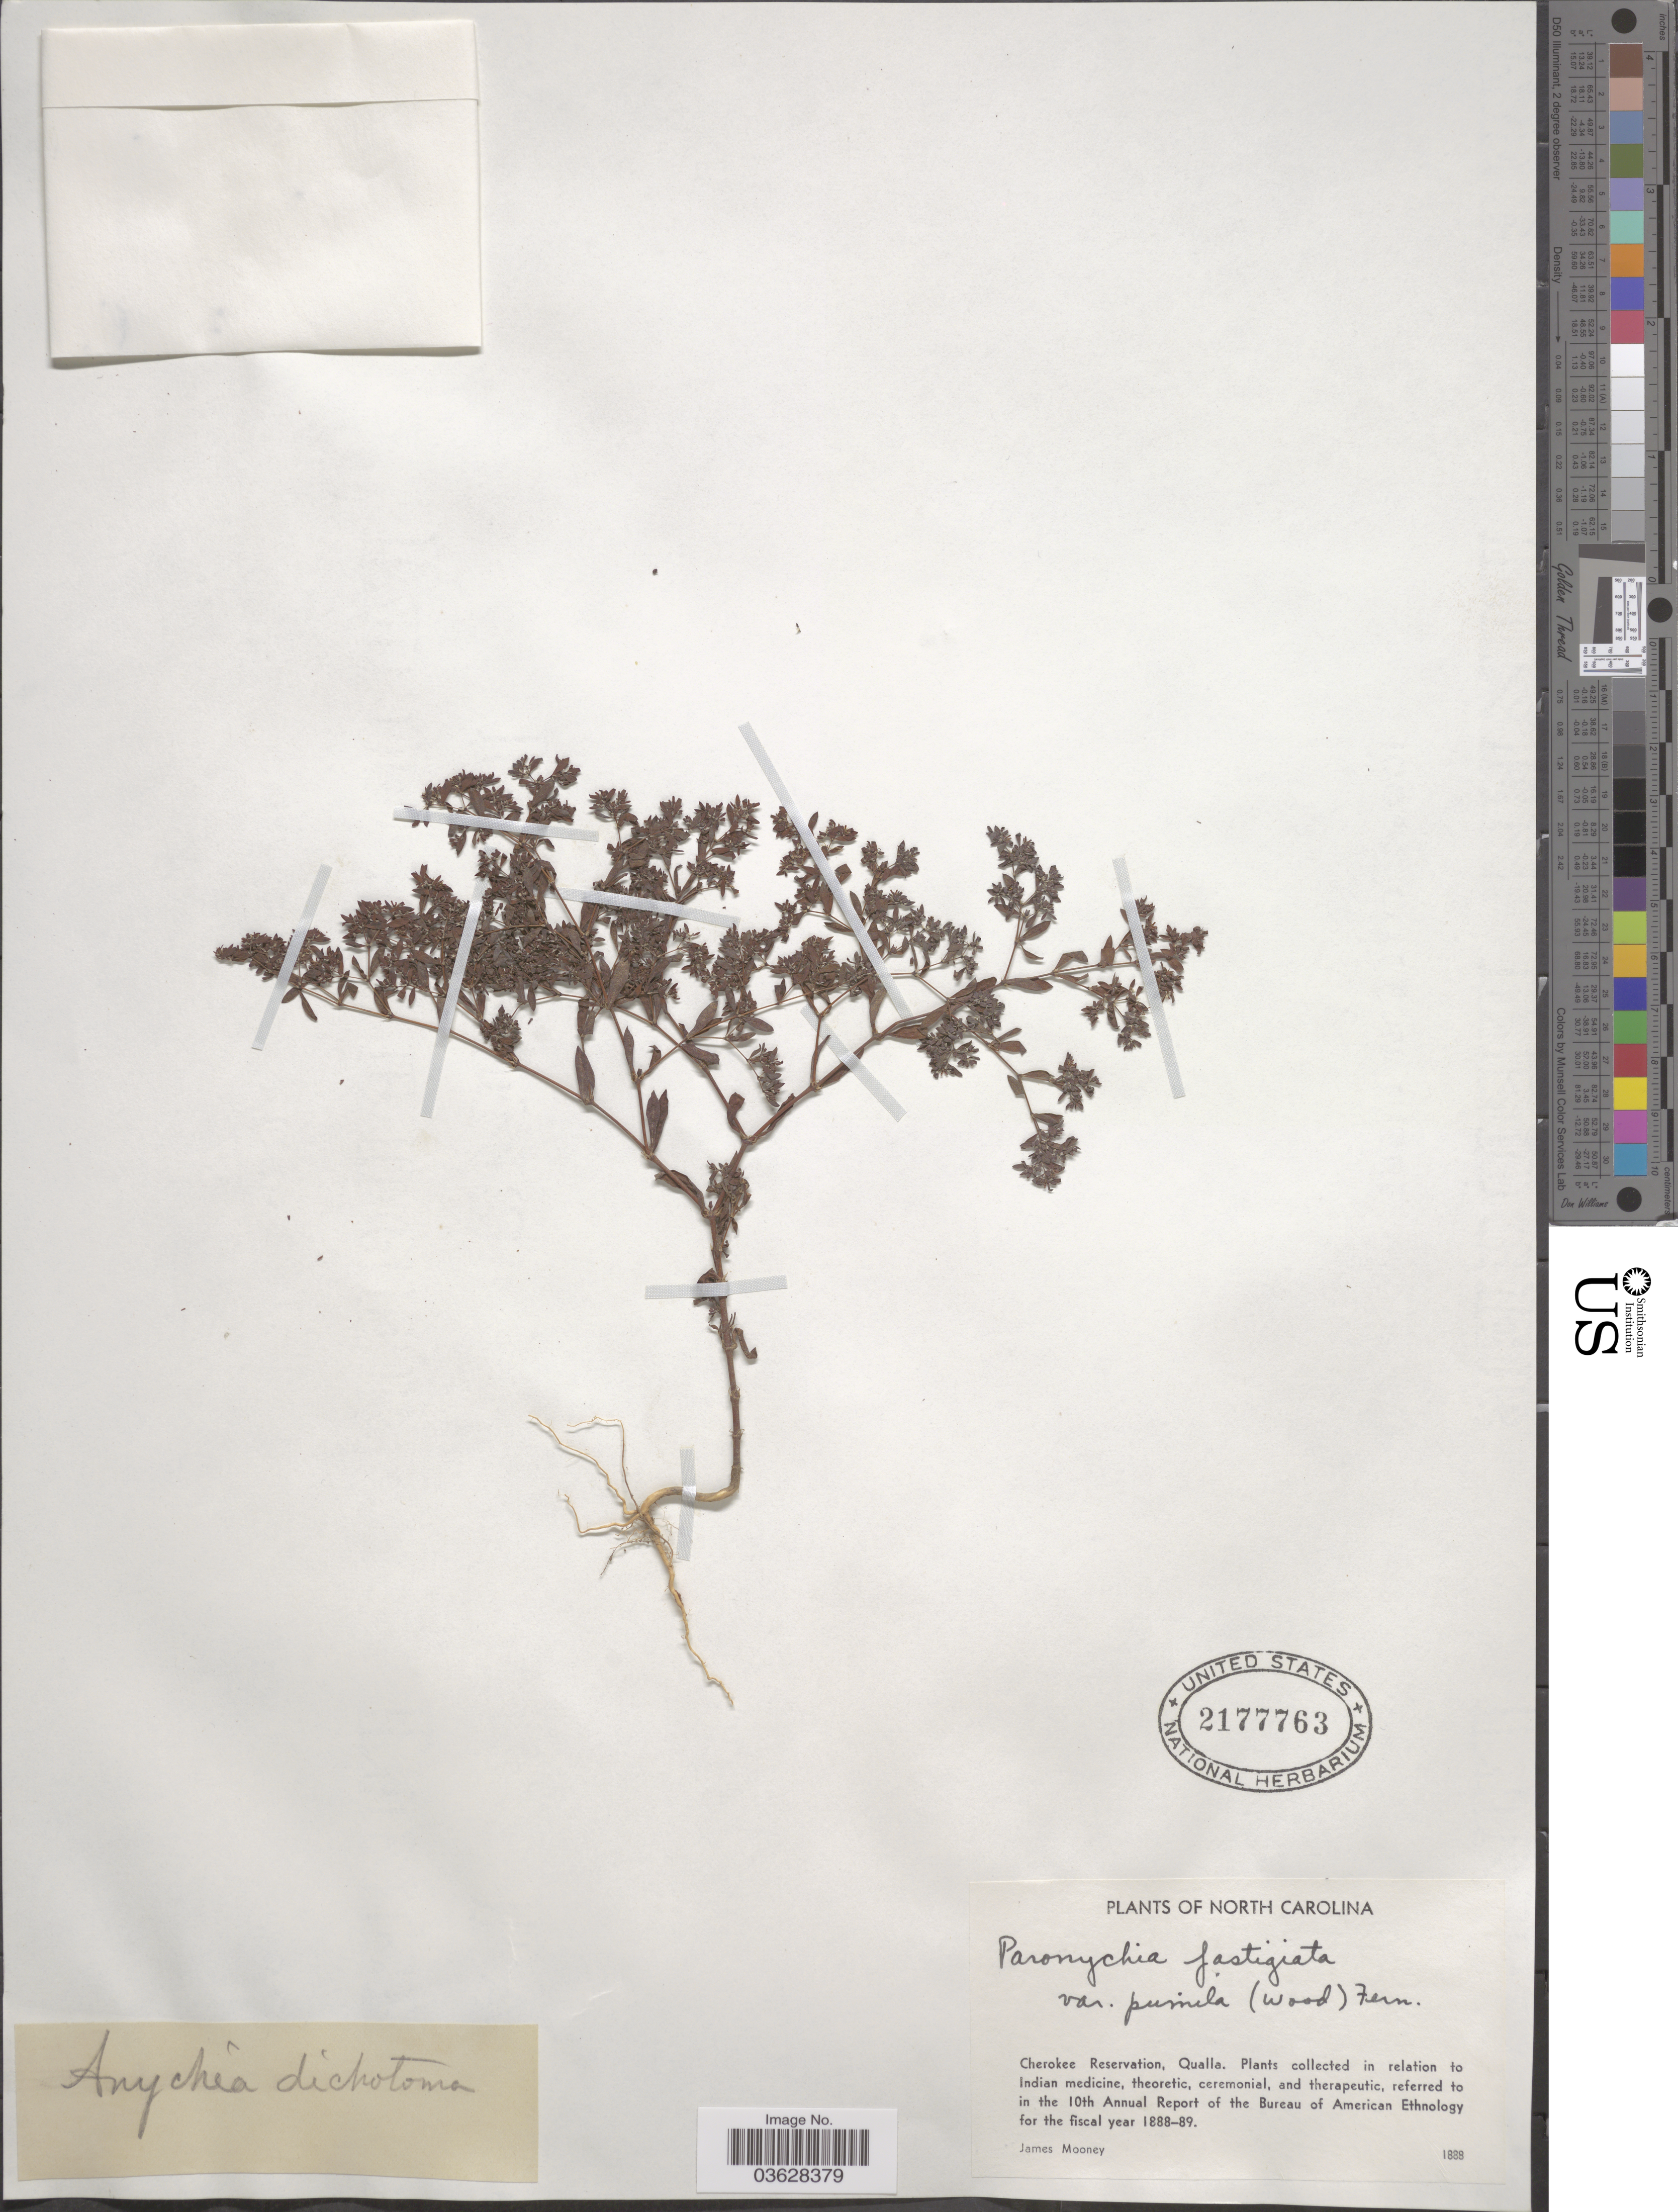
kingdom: Plantae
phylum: Tracheophyta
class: Magnoliopsida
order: Caryophyllales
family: Caryophyllaceae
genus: Paronychia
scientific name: Paronychia fastigiata var. pumila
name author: (Alph. Wood) Fernald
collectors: J. Mooney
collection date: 1888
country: United States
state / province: North Carolina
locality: Cherokee Reservation, Qualla.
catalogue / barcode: US 2177763